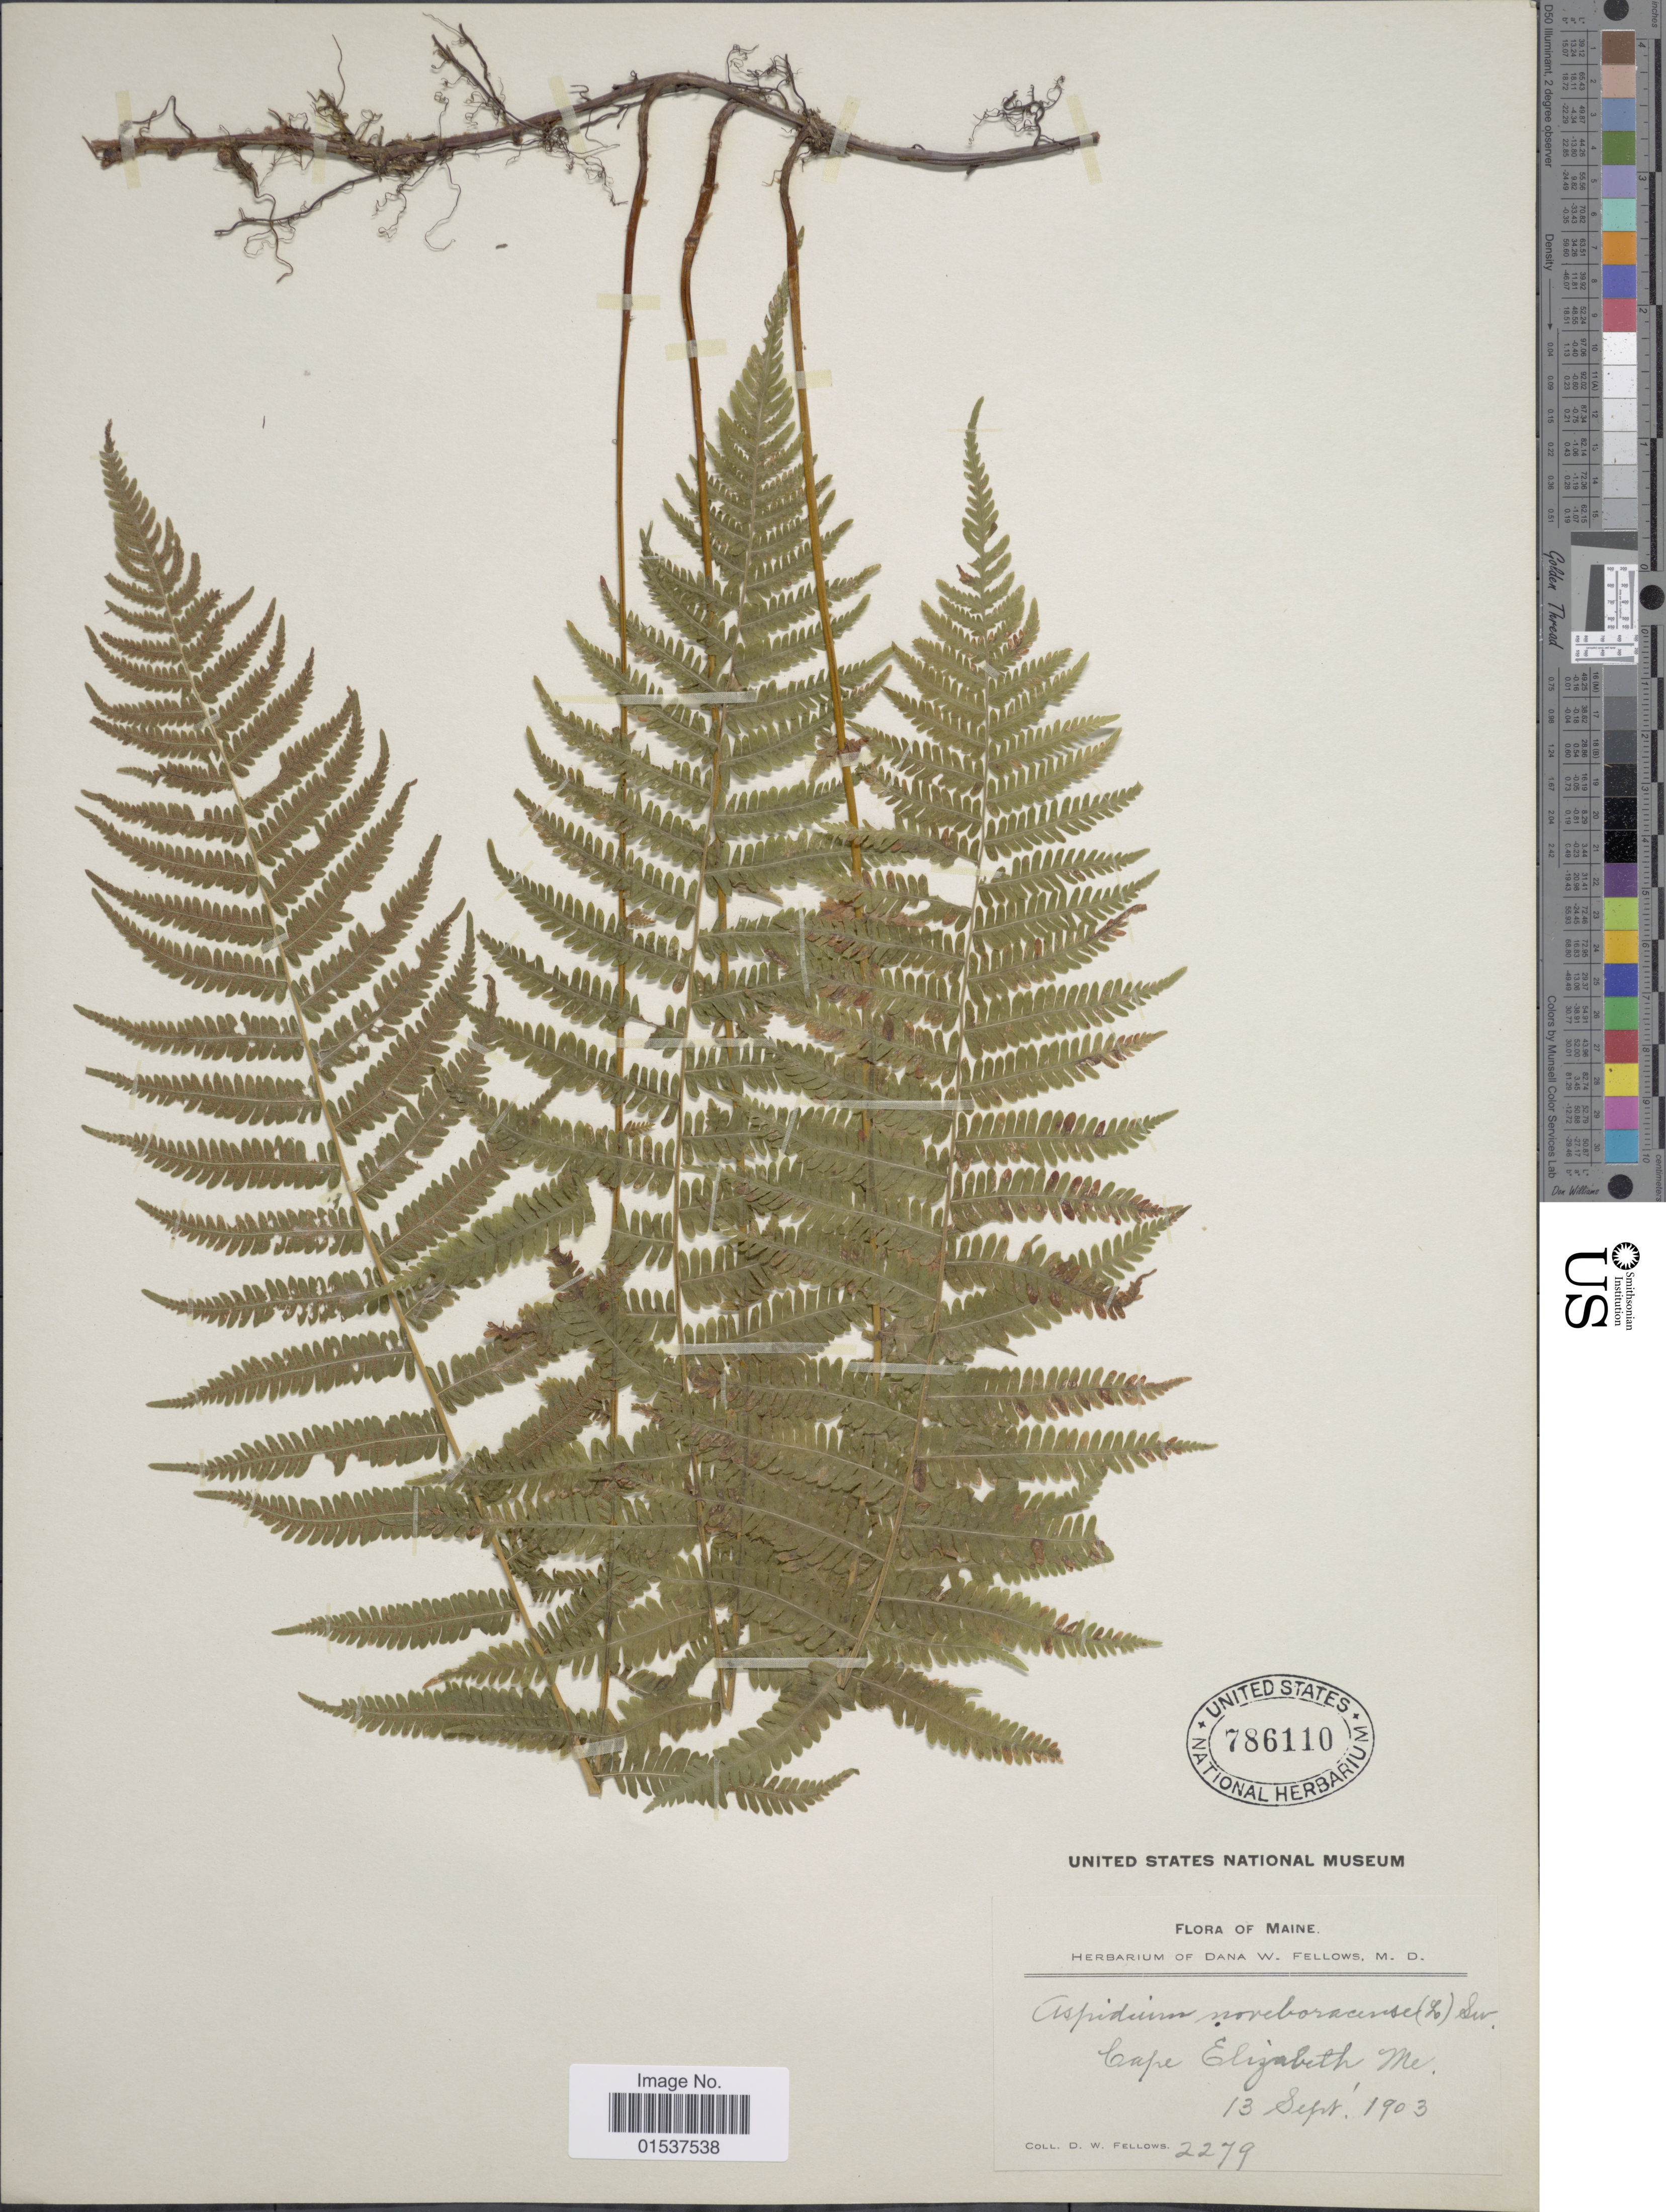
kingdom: Plantae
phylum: Tracheophyta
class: Polypodiopsida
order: Polypodiales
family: Thelypteridaceae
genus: Parathelypteris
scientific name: Parathelypteris noveboracensis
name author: (L.) Ching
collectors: D. W. Fellows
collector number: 2279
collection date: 1903-09-13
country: United States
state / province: Maine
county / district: Cumberland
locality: Cape Elizabeth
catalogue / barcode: US 786110